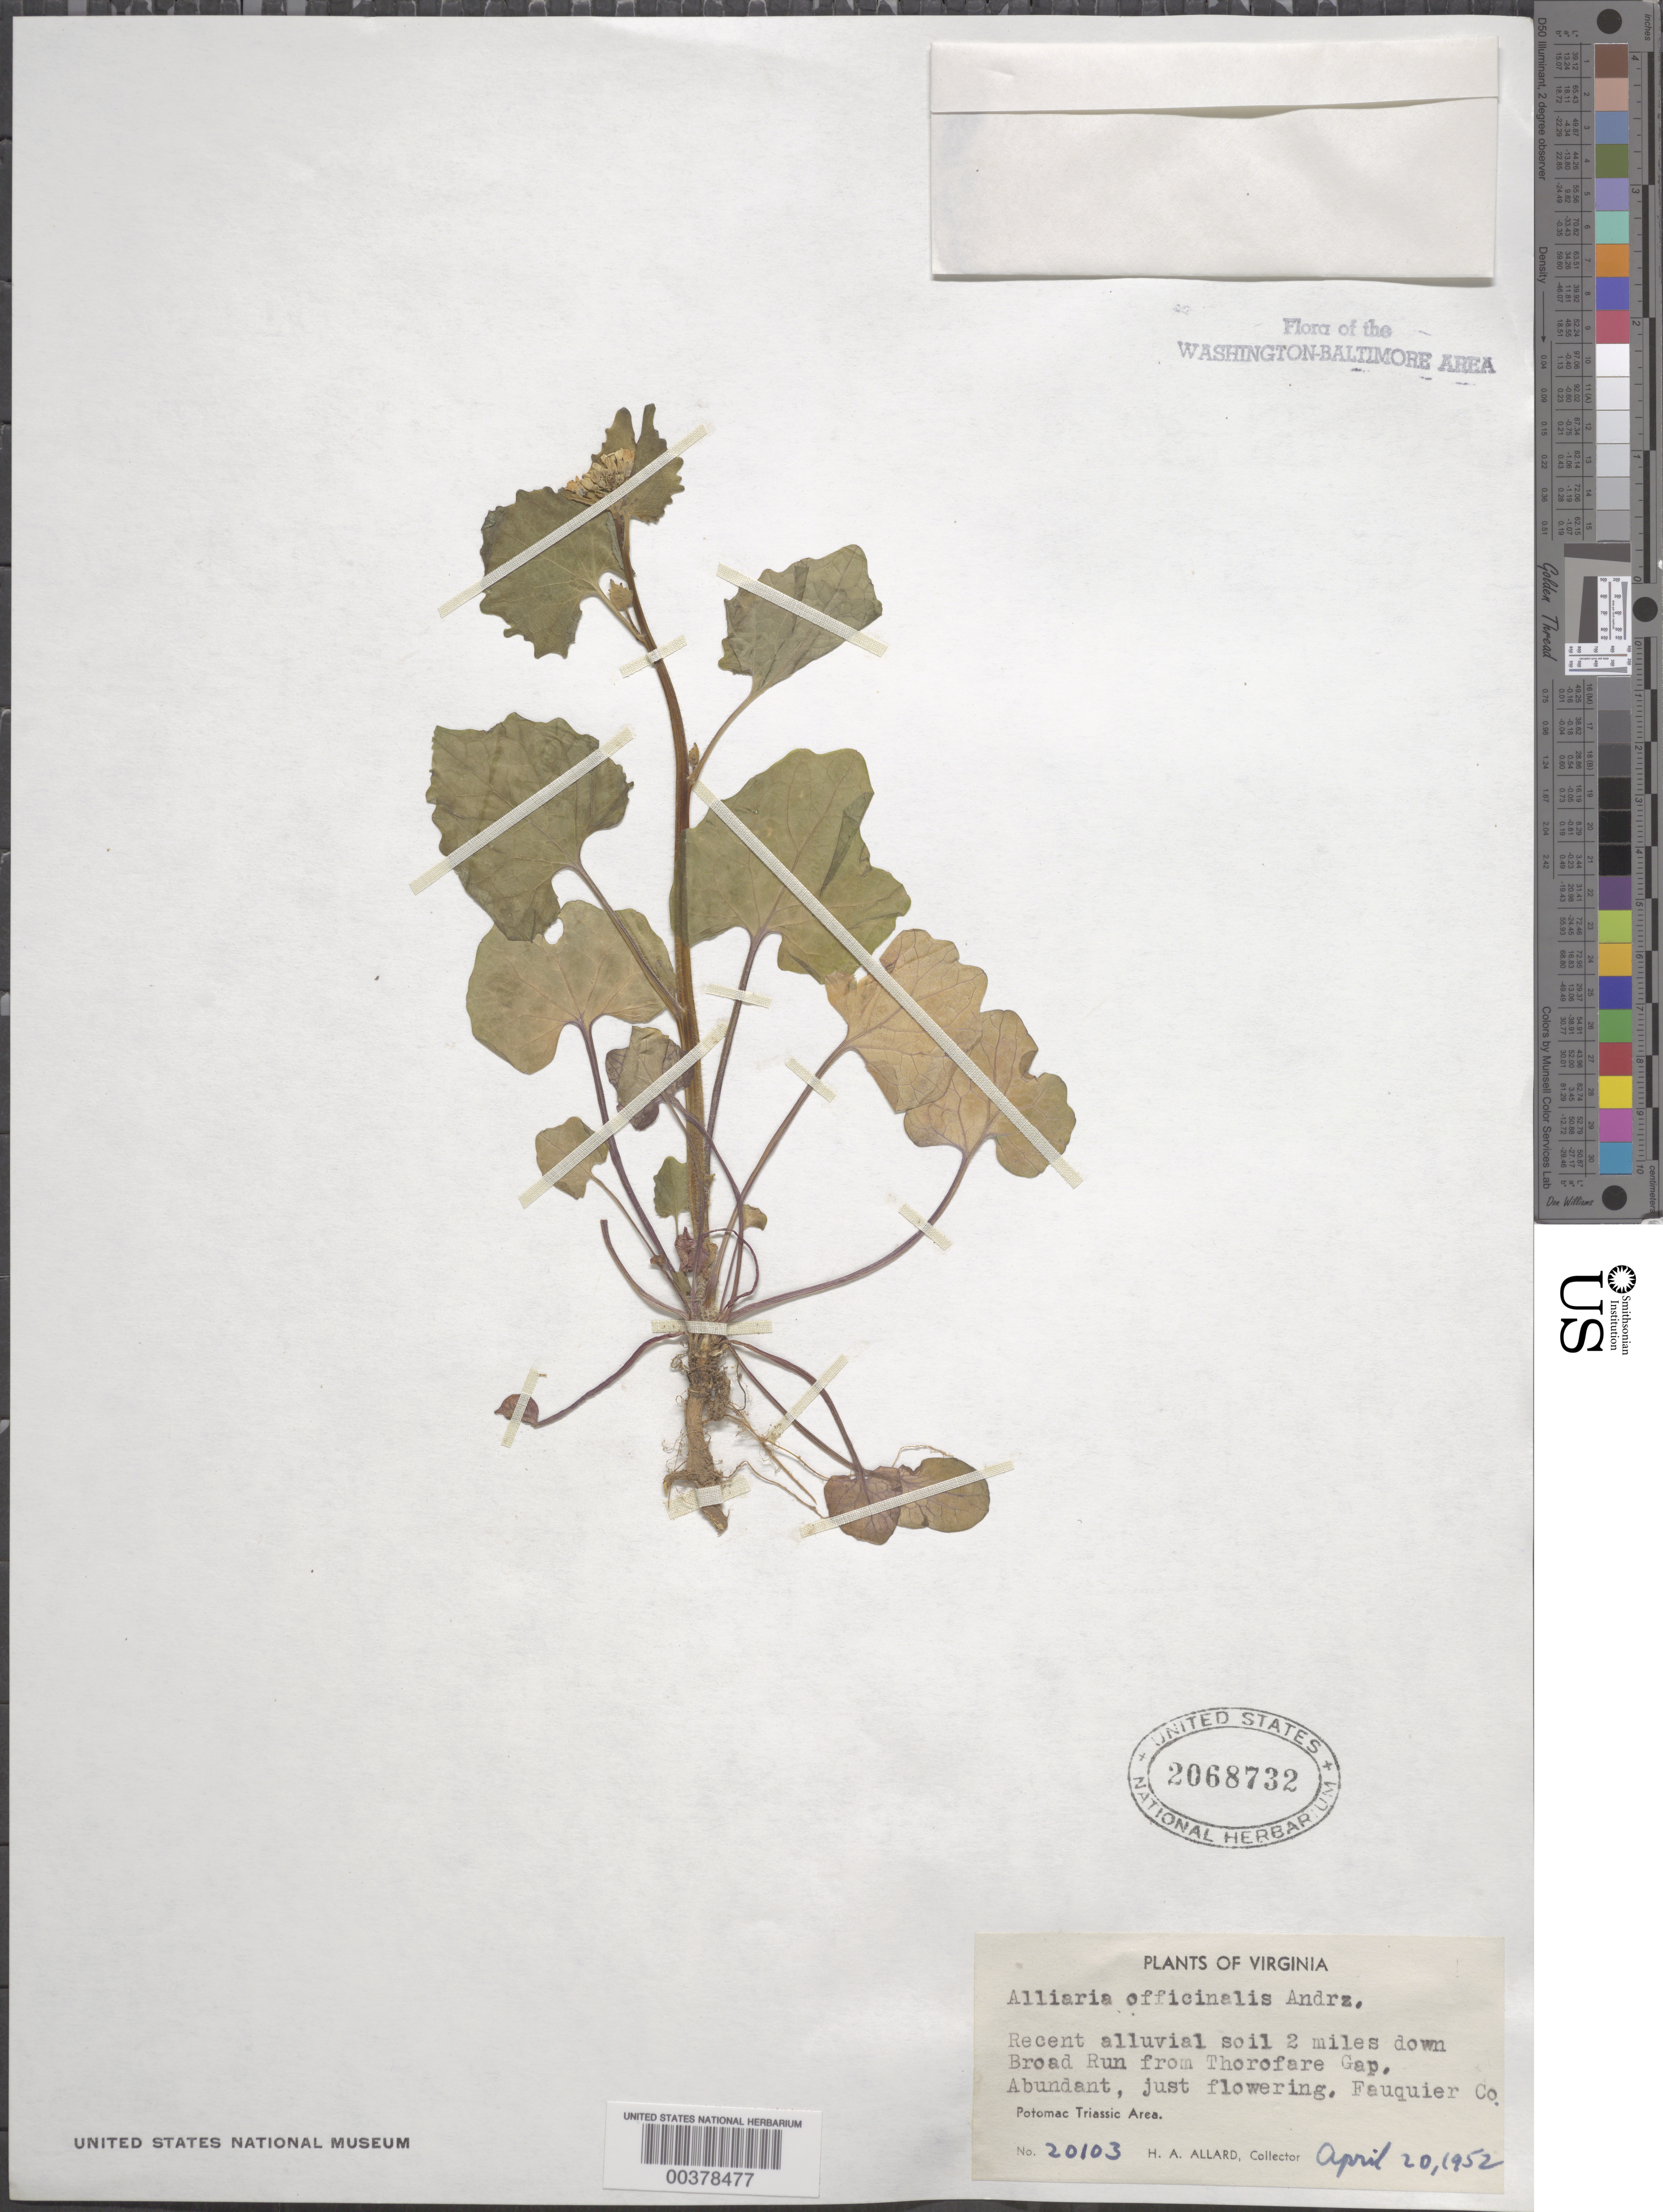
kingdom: Plantae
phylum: Tracheophyta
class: Magnoliopsida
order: Brassicales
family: Brassicaceae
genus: Alliaria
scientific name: Alliaria petiolata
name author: (M. Bieb.) Cavara & Grande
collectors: H. A. Allard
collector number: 20103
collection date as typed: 20 Apr 1952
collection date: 1952-04-20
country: United States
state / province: Virginia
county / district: Loudoun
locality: downstream from Thorofare Gap on Broad Run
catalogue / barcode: US 2068732